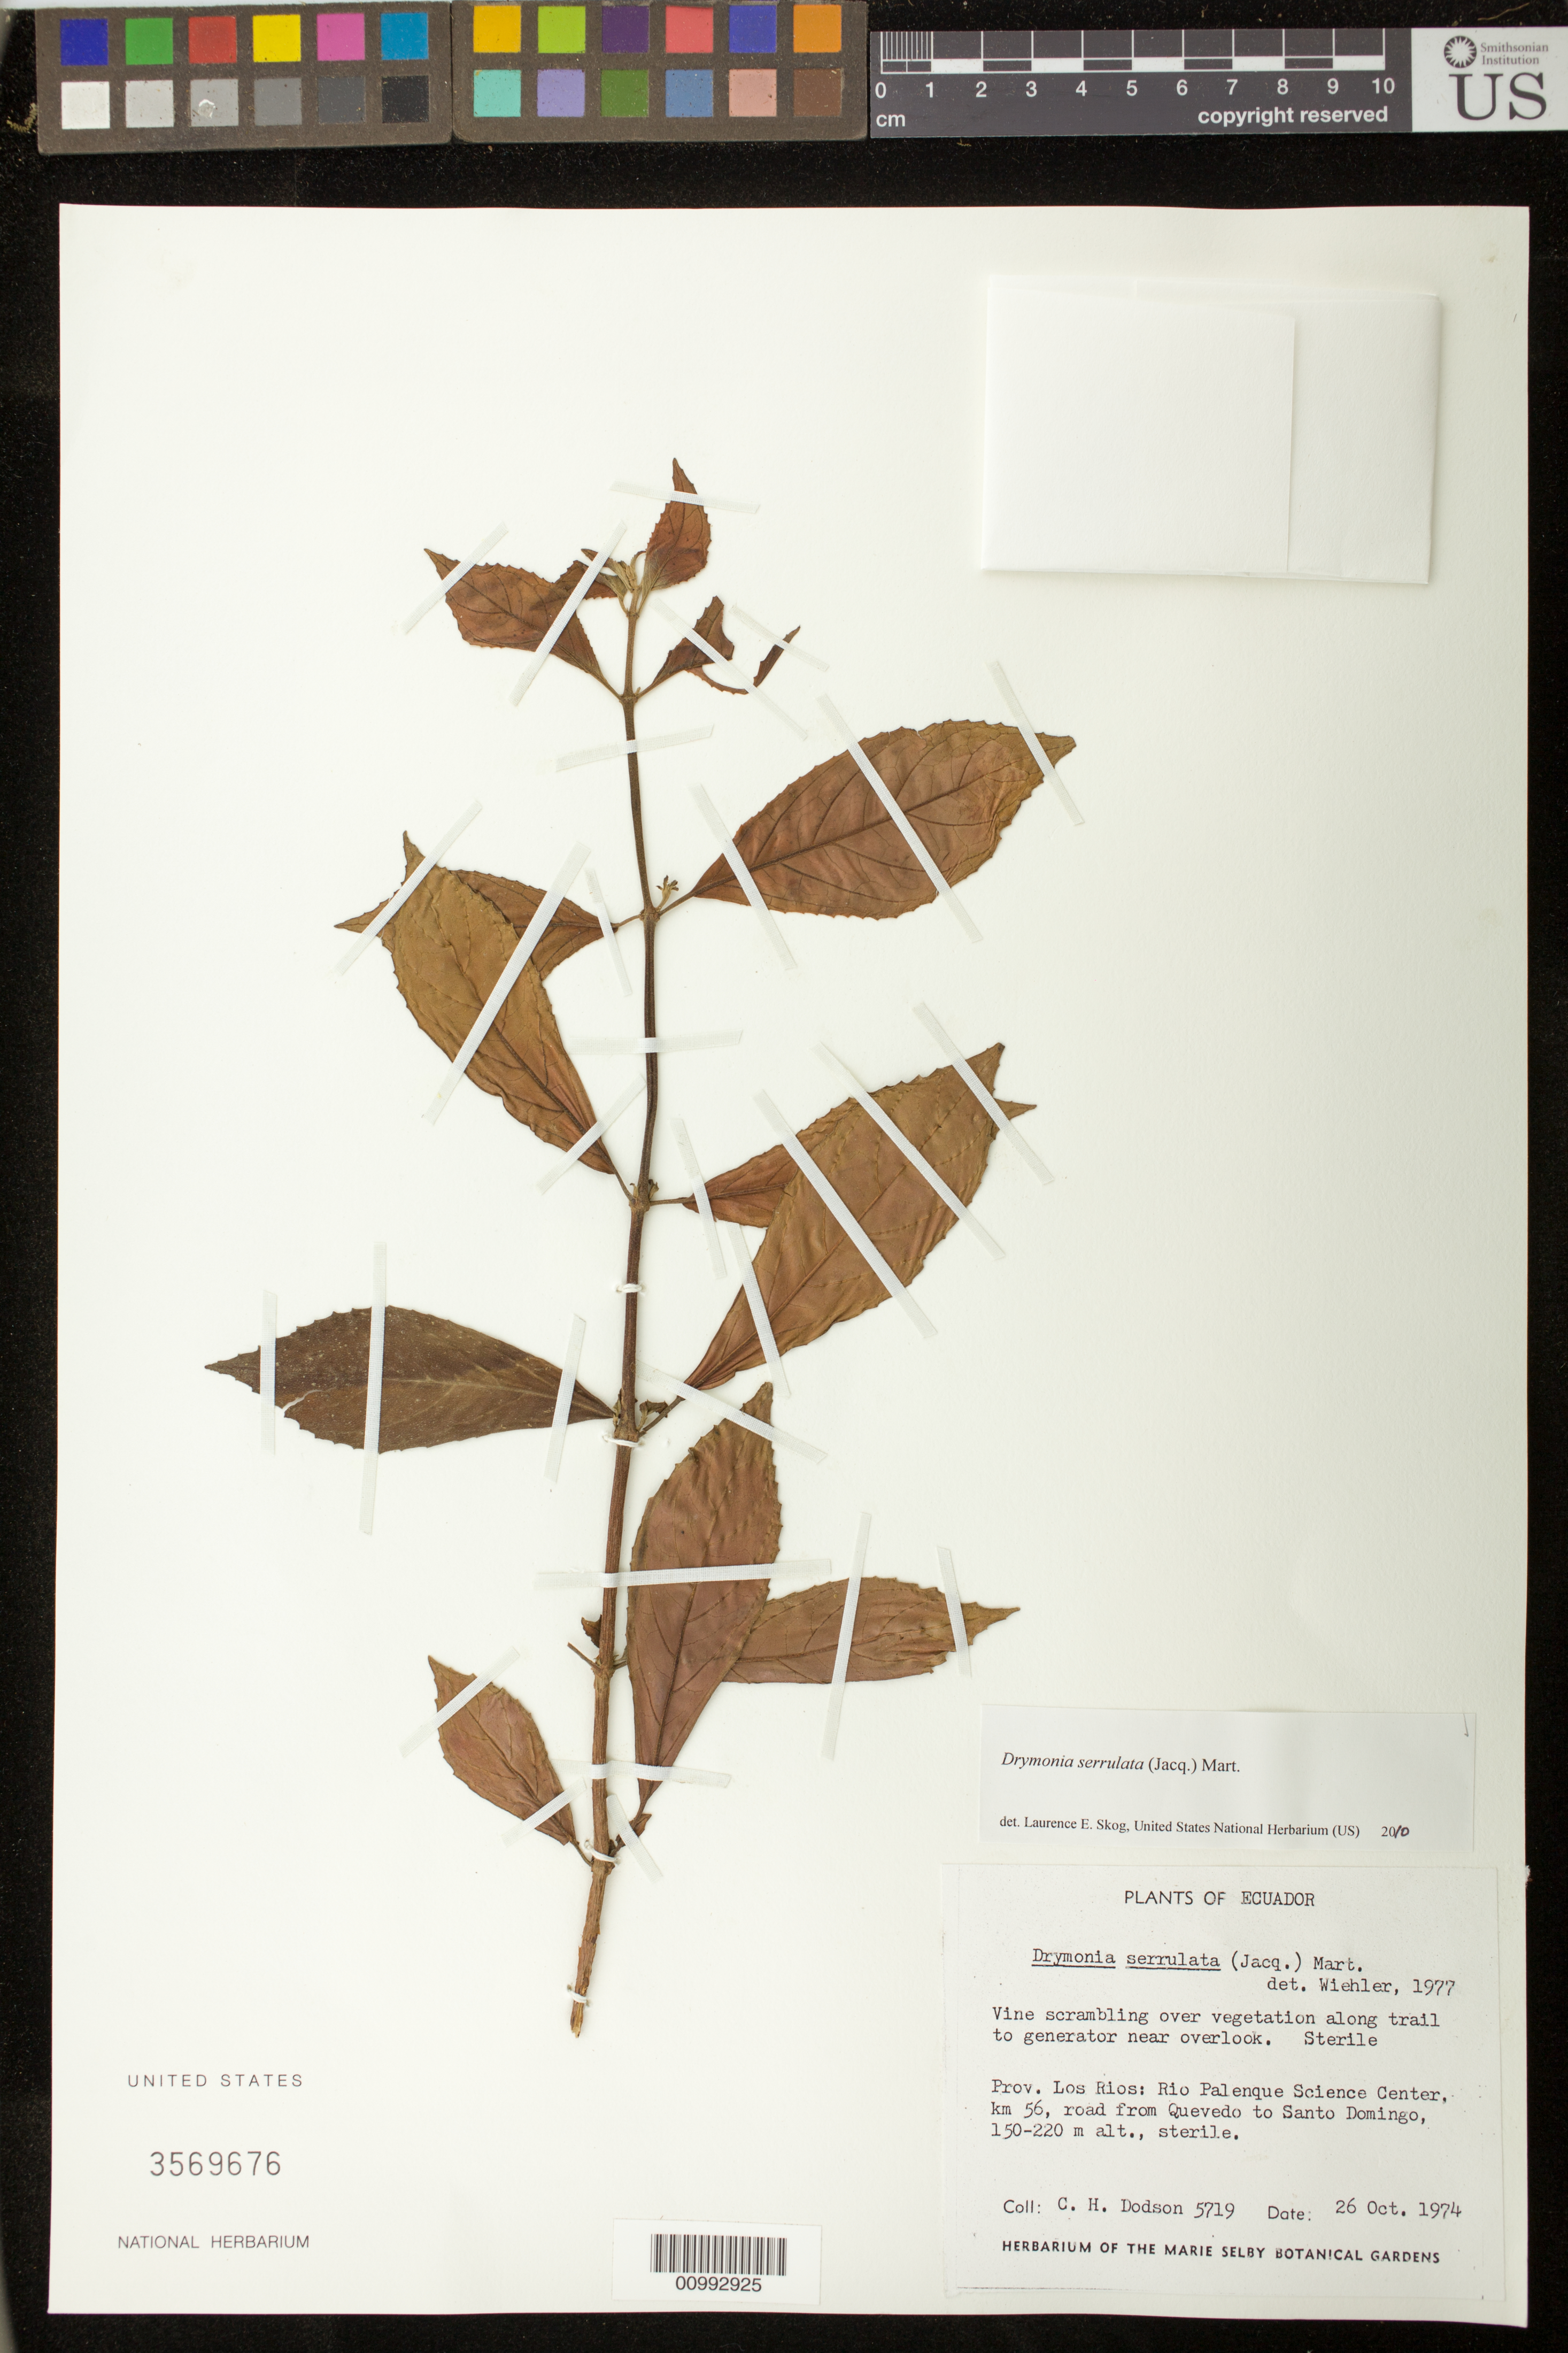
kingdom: Plantae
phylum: Tracheophyta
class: Magnoliopsida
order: Lamiales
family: Gesneriaceae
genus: Drymonia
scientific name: Drymonia serrulata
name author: (Jacq.) Mart.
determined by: Skog, Laurence E.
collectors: C. H. Dodson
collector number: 5719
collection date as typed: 26 Oct 1974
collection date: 1974-10-26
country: Ecuador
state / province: Los Ríos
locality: Prov. Los Rios: Rio Palenque Science Center, km 56, road from Quevedo to Santo Domingo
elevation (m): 150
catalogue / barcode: US 3569676